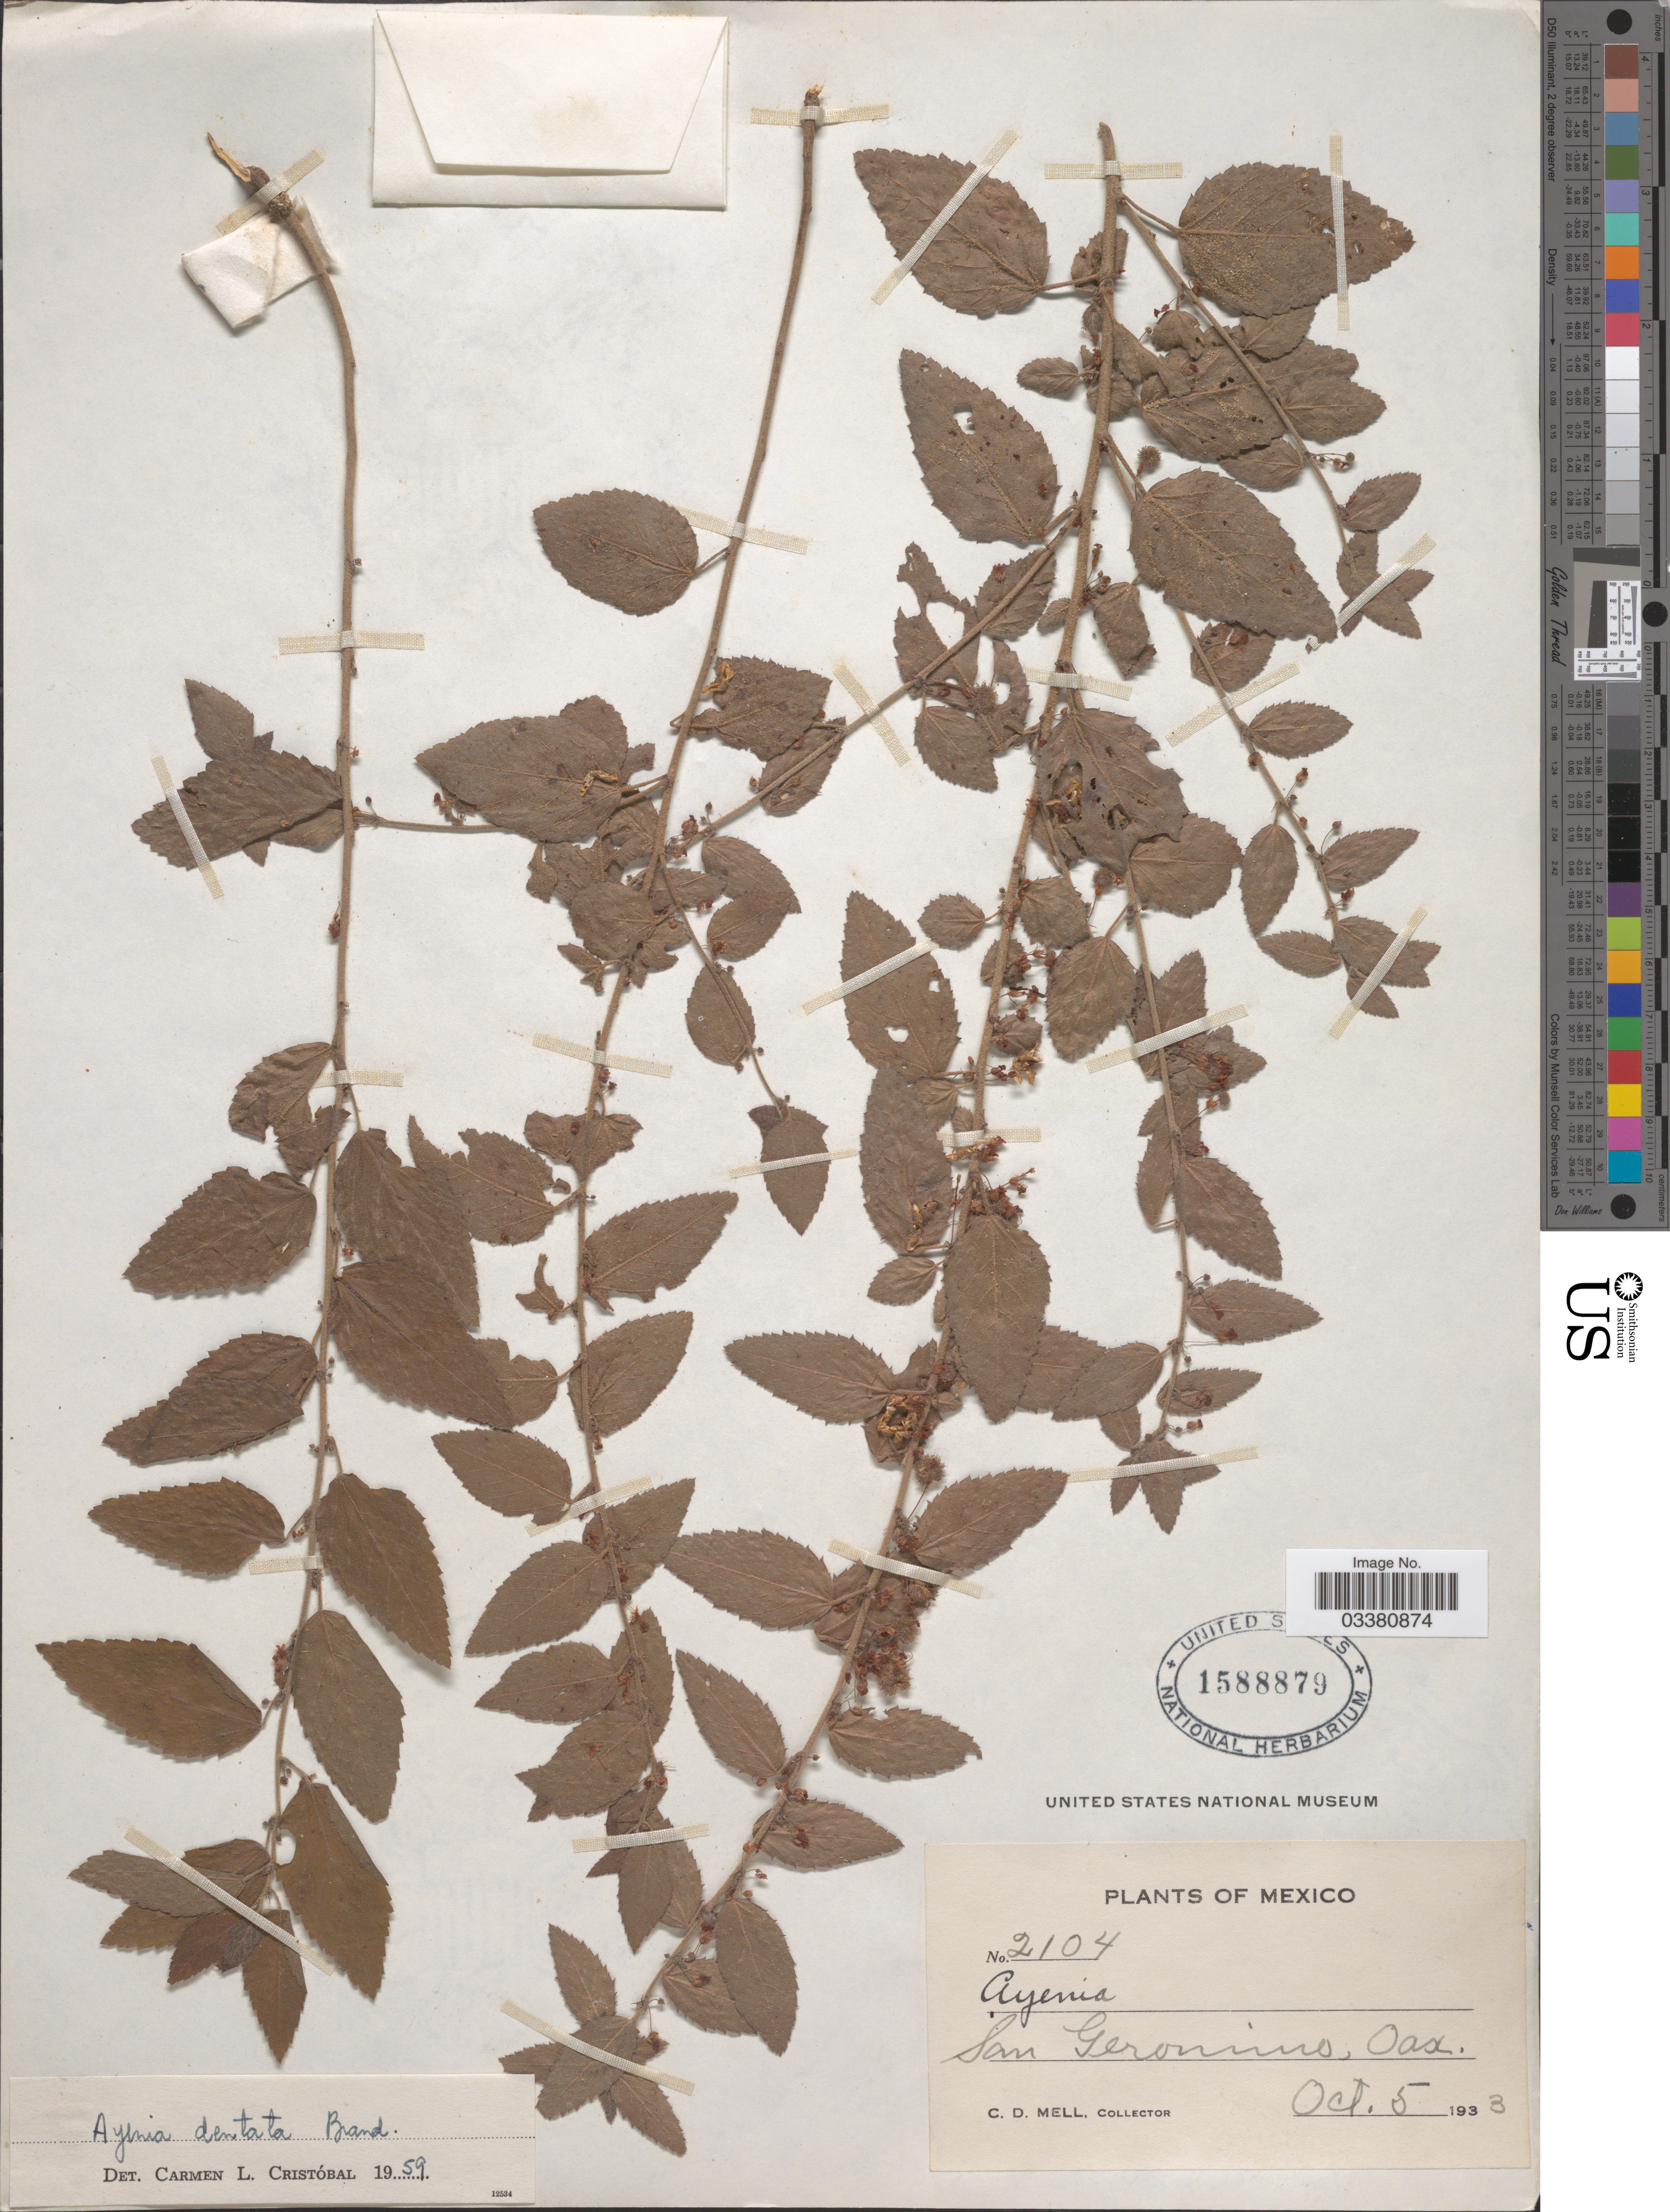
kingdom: Plantae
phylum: Tracheophyta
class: Magnoliopsida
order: Malvales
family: Malvaceae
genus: Ayenia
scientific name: Ayenia dentata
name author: Brandegee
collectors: C. D. Mell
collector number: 2104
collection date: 1933-10-05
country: Mexico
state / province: Oaxaca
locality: San Geronimo.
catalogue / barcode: US 1588879